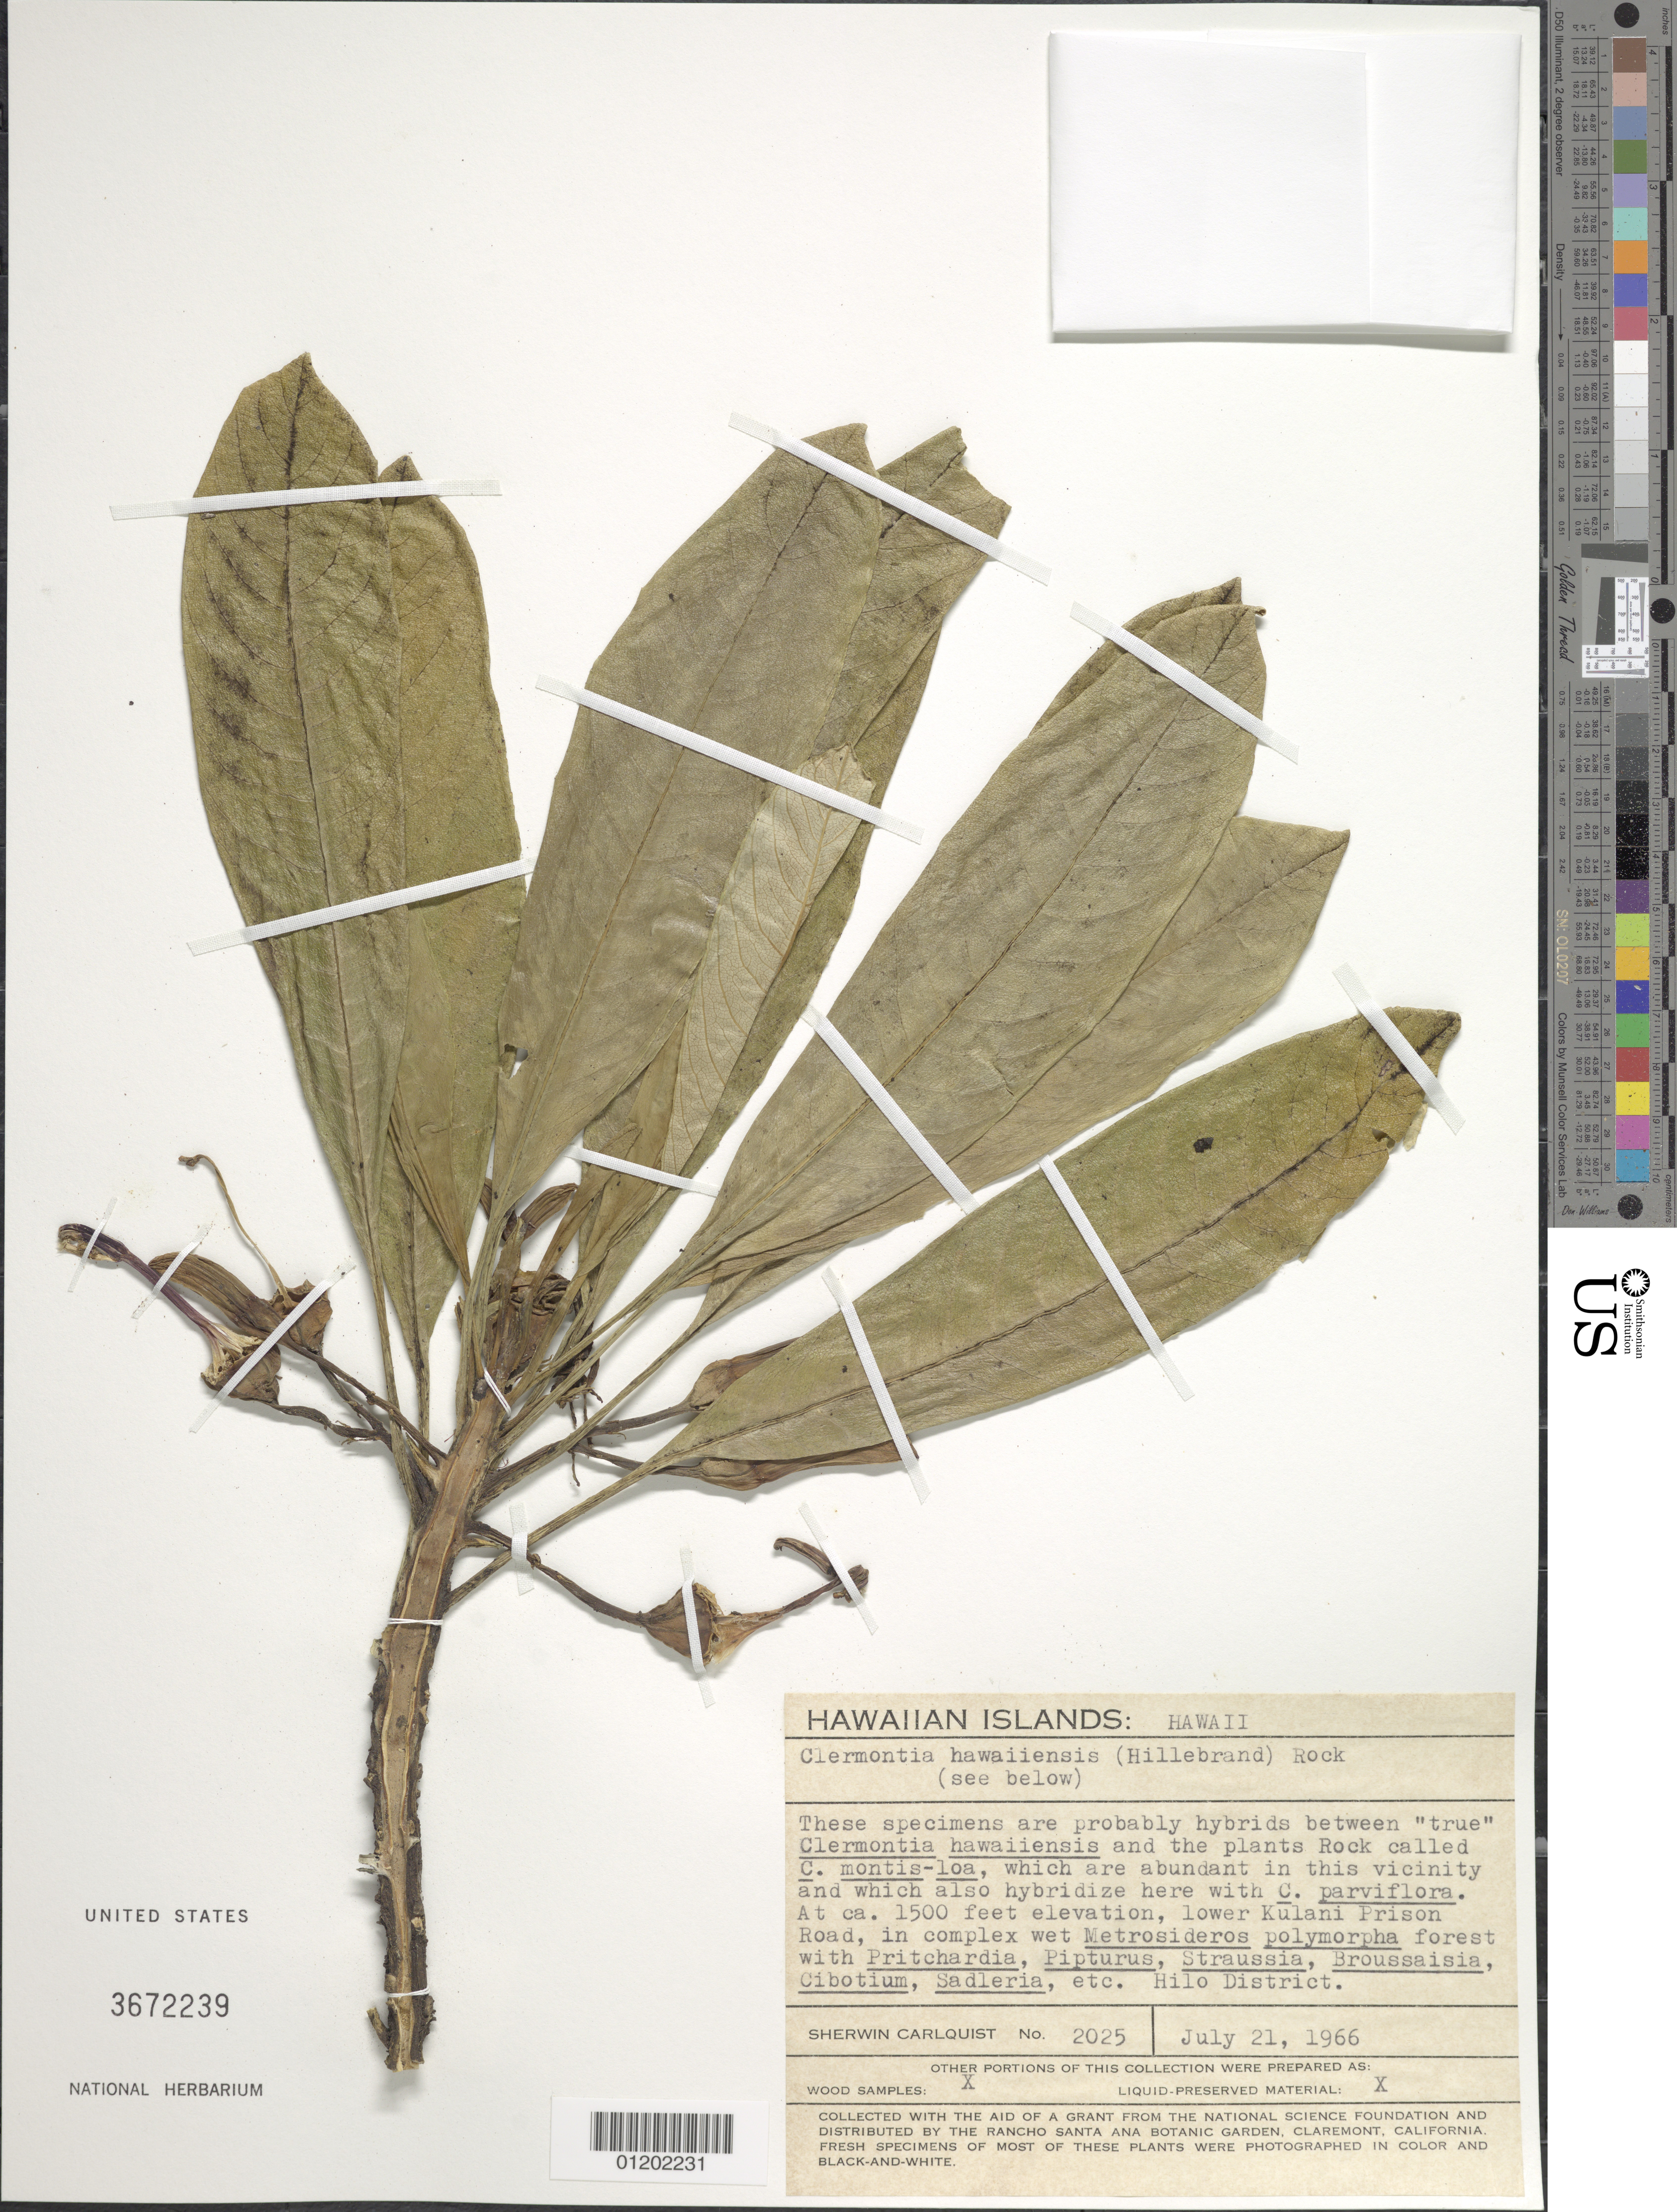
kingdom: Plantae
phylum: Tracheophyta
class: Magnoliopsida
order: Asterales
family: Campanulaceae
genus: Clermontia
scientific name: Clermontia hawaiiensis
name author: (Hillebr.) Rock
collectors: S. Carlquist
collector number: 2025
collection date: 1966-07-21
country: United States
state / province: Hawaii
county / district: Hawaii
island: Hawaii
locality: Hilo District, lower Kulani Prison Road.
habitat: Wet forest.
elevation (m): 457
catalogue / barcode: US 3672239